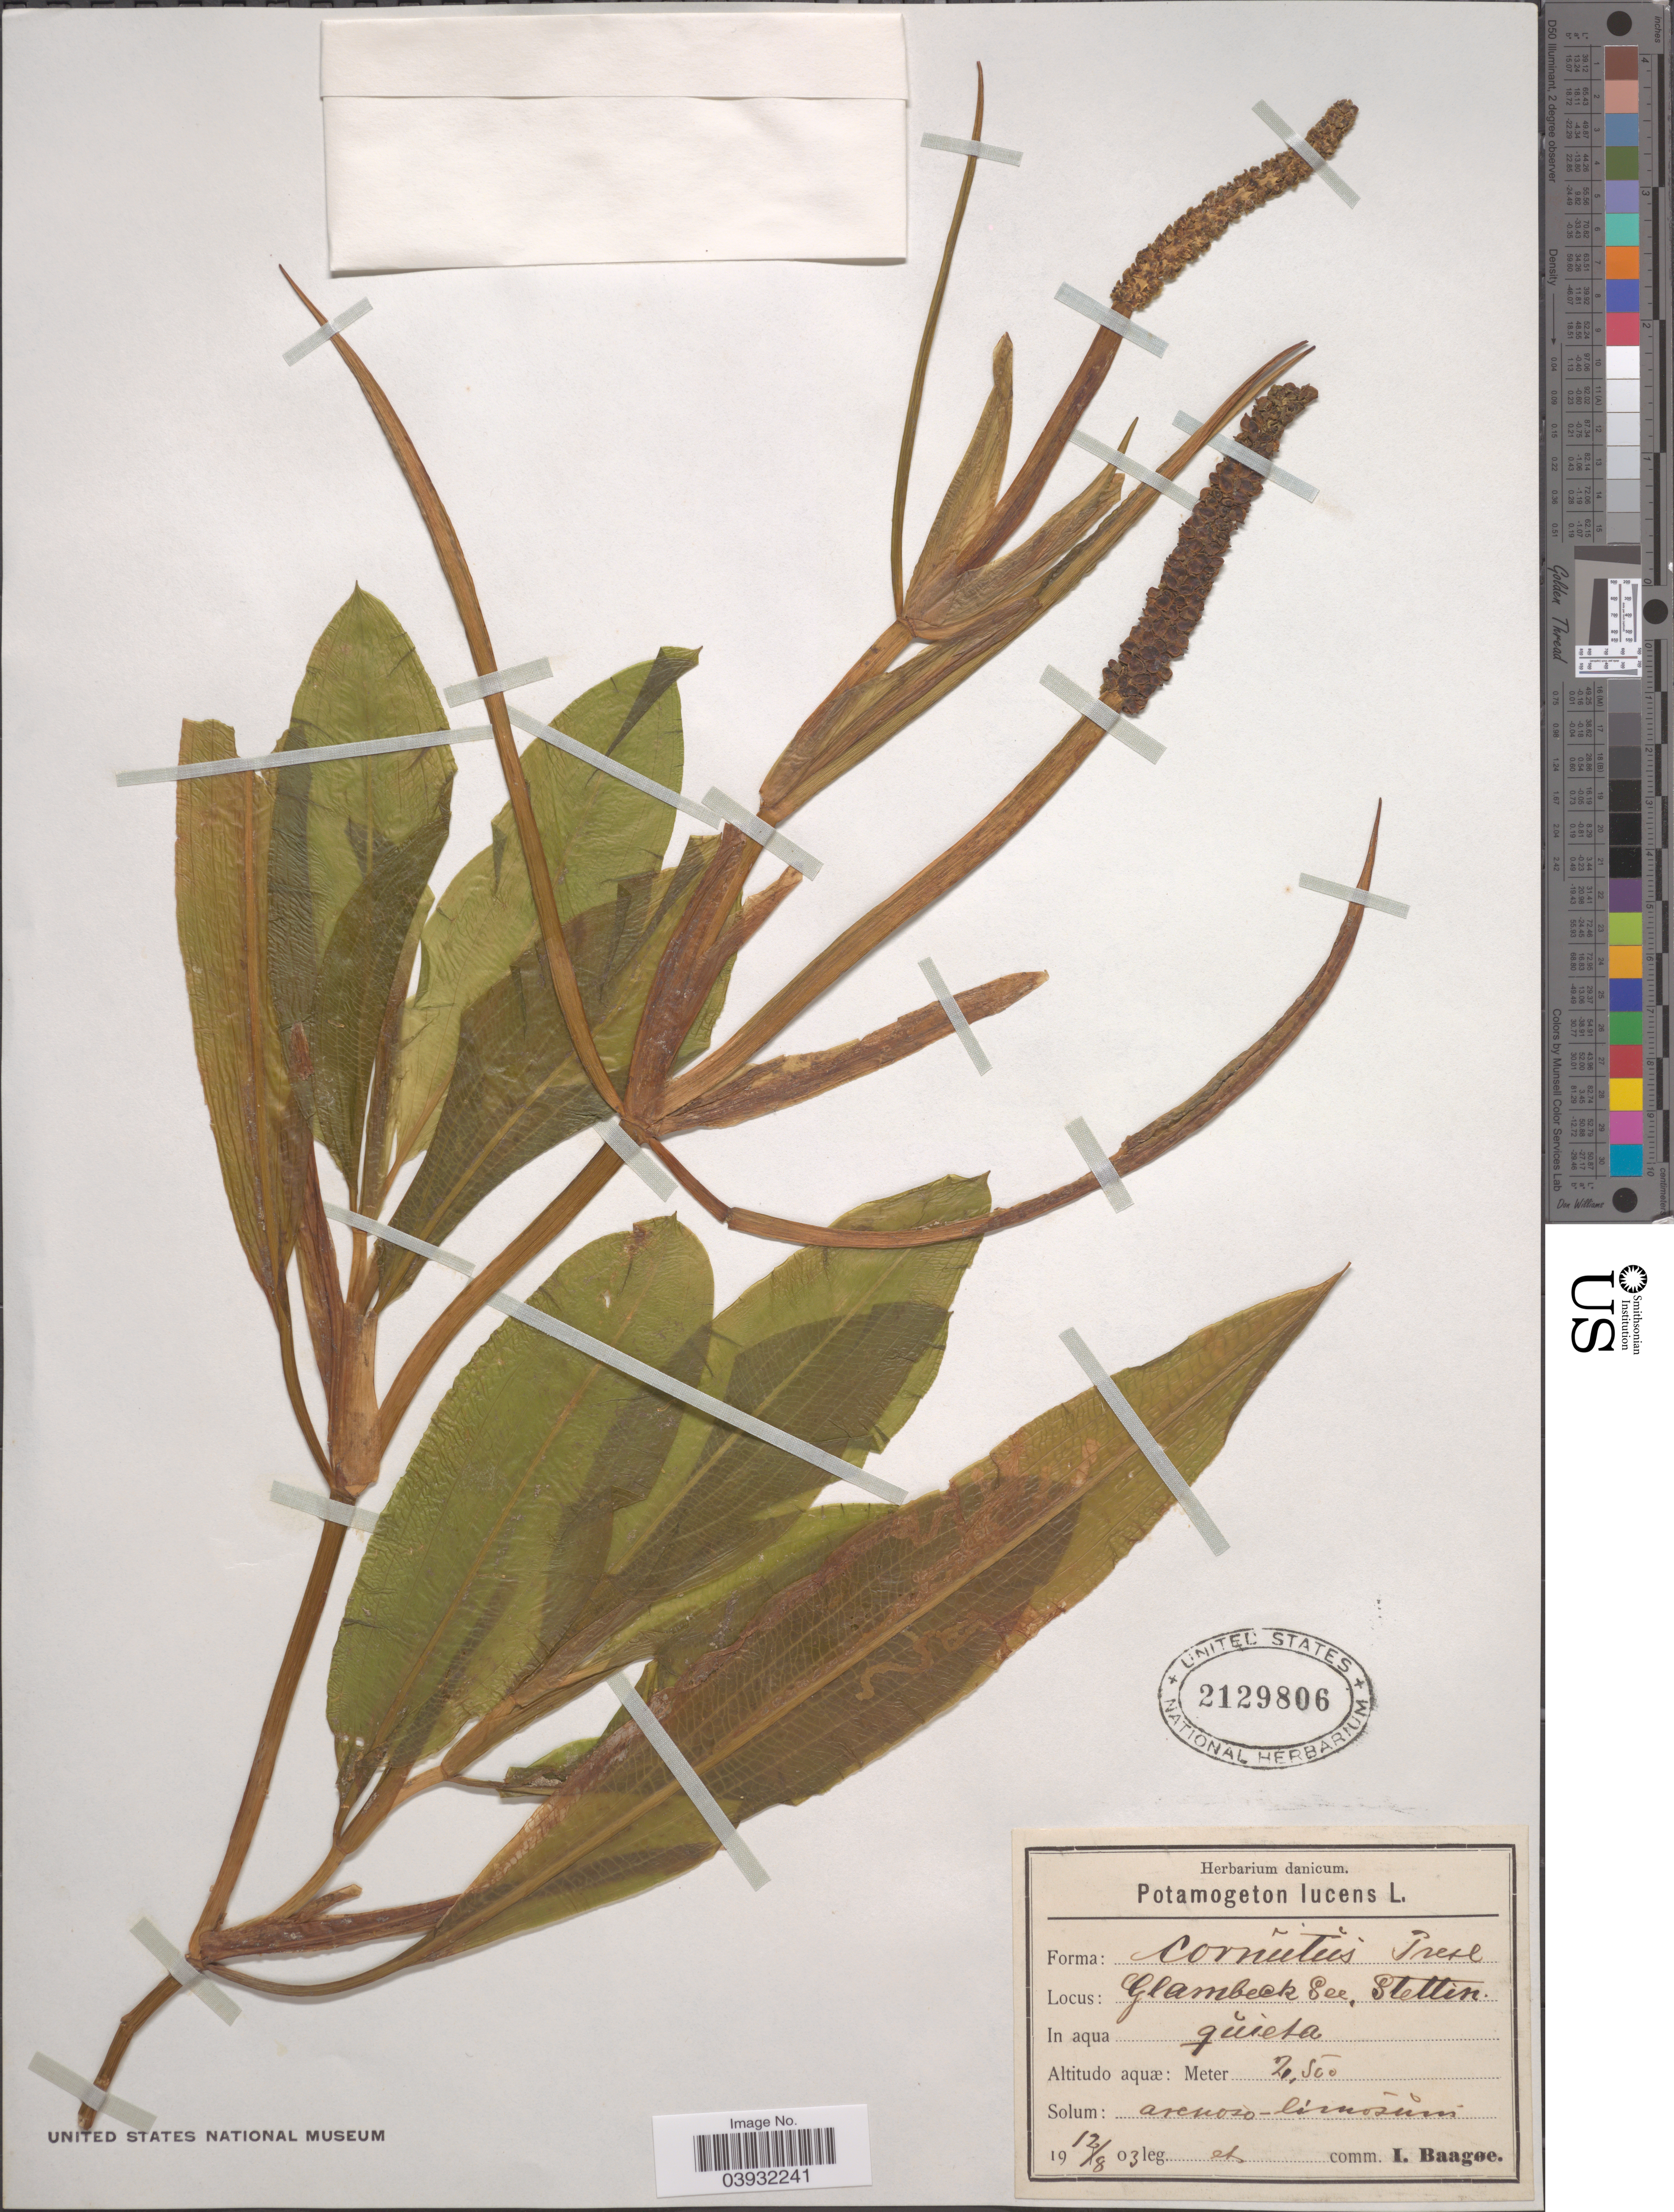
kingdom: Plantae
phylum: Tracheophyta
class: Liliopsida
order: Alismatales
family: Potamogetonaceae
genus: Potamogeton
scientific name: Potamogeton lucens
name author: L.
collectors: I. Baagøe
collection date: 1903-08-12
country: Germany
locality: Glambeck See, Stettin.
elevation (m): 2500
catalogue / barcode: US 2129806